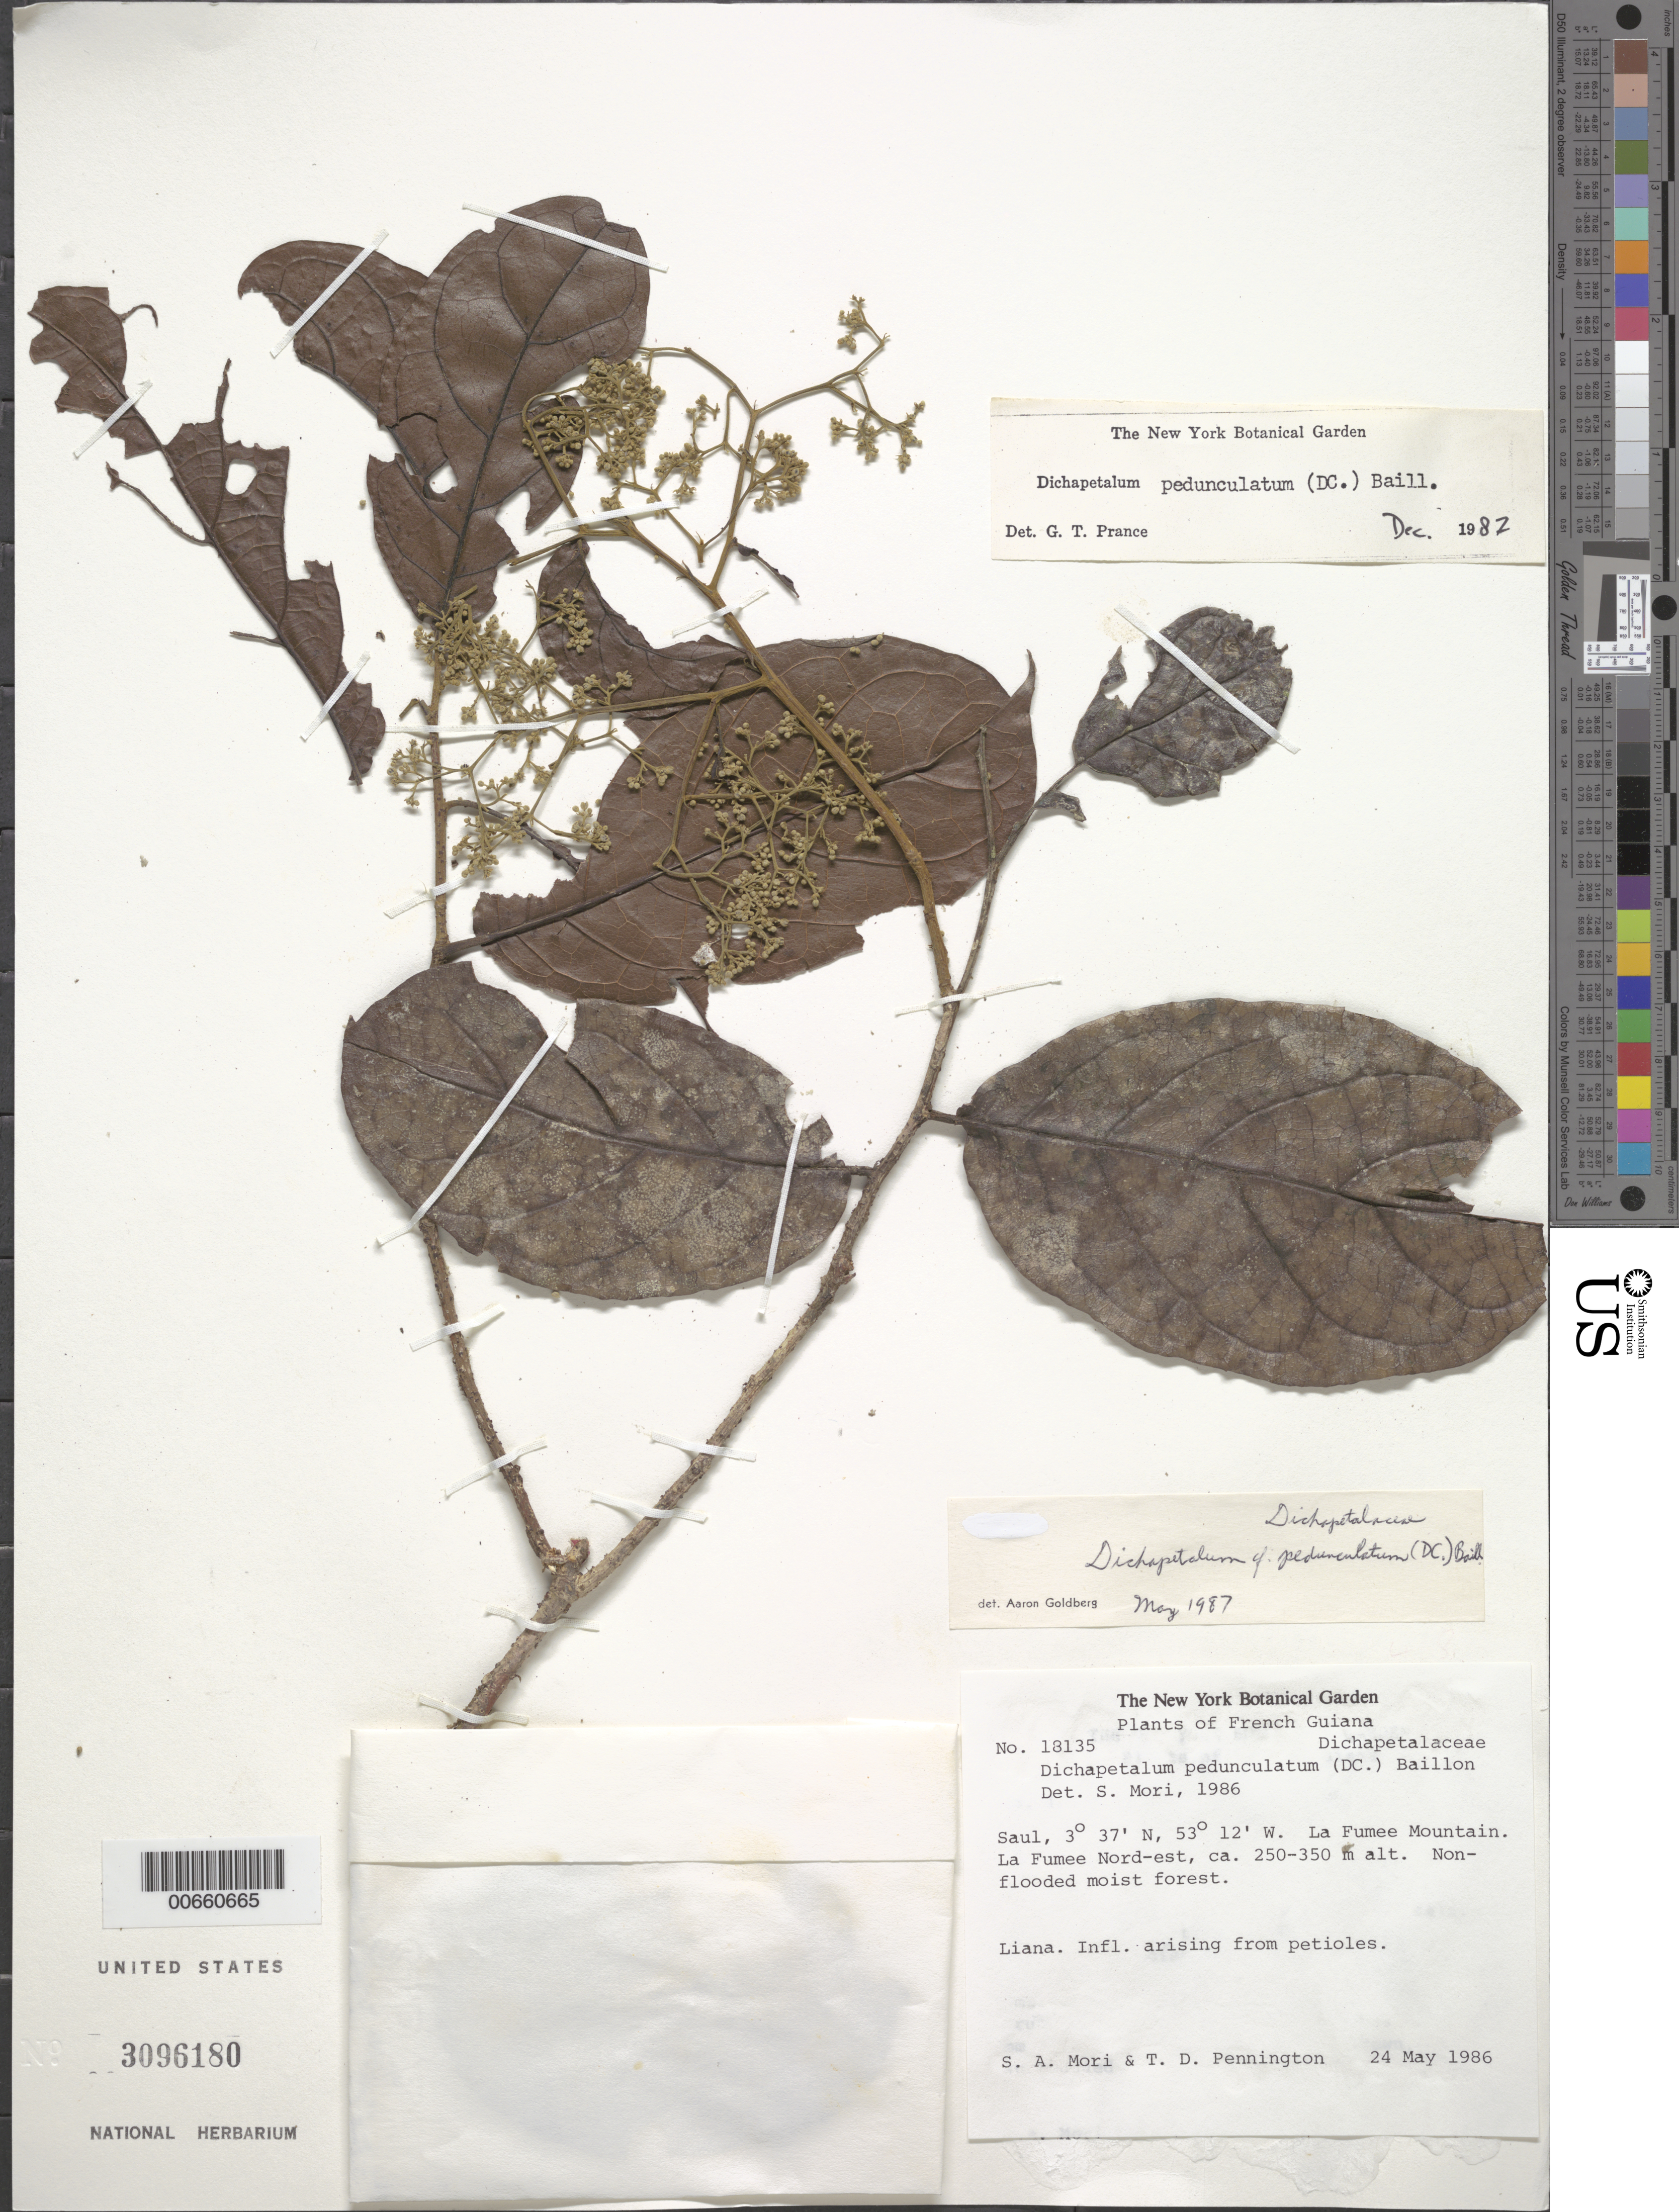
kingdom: Plantae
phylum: Tracheophyta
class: Magnoliopsida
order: Malpighiales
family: Dichapetalaceae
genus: Dichapetalum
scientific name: Dichapetalum pedunculatum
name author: (DC.) Baill.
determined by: Mori, Scott A.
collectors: S. Mori & T. D. Pennington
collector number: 18135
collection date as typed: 24-May-86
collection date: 1986-05-24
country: French Guiana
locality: Saül, La Fumée Mountain, La Fumee Nord-est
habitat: Non-flooded moist forest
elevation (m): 250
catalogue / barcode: US 3096180